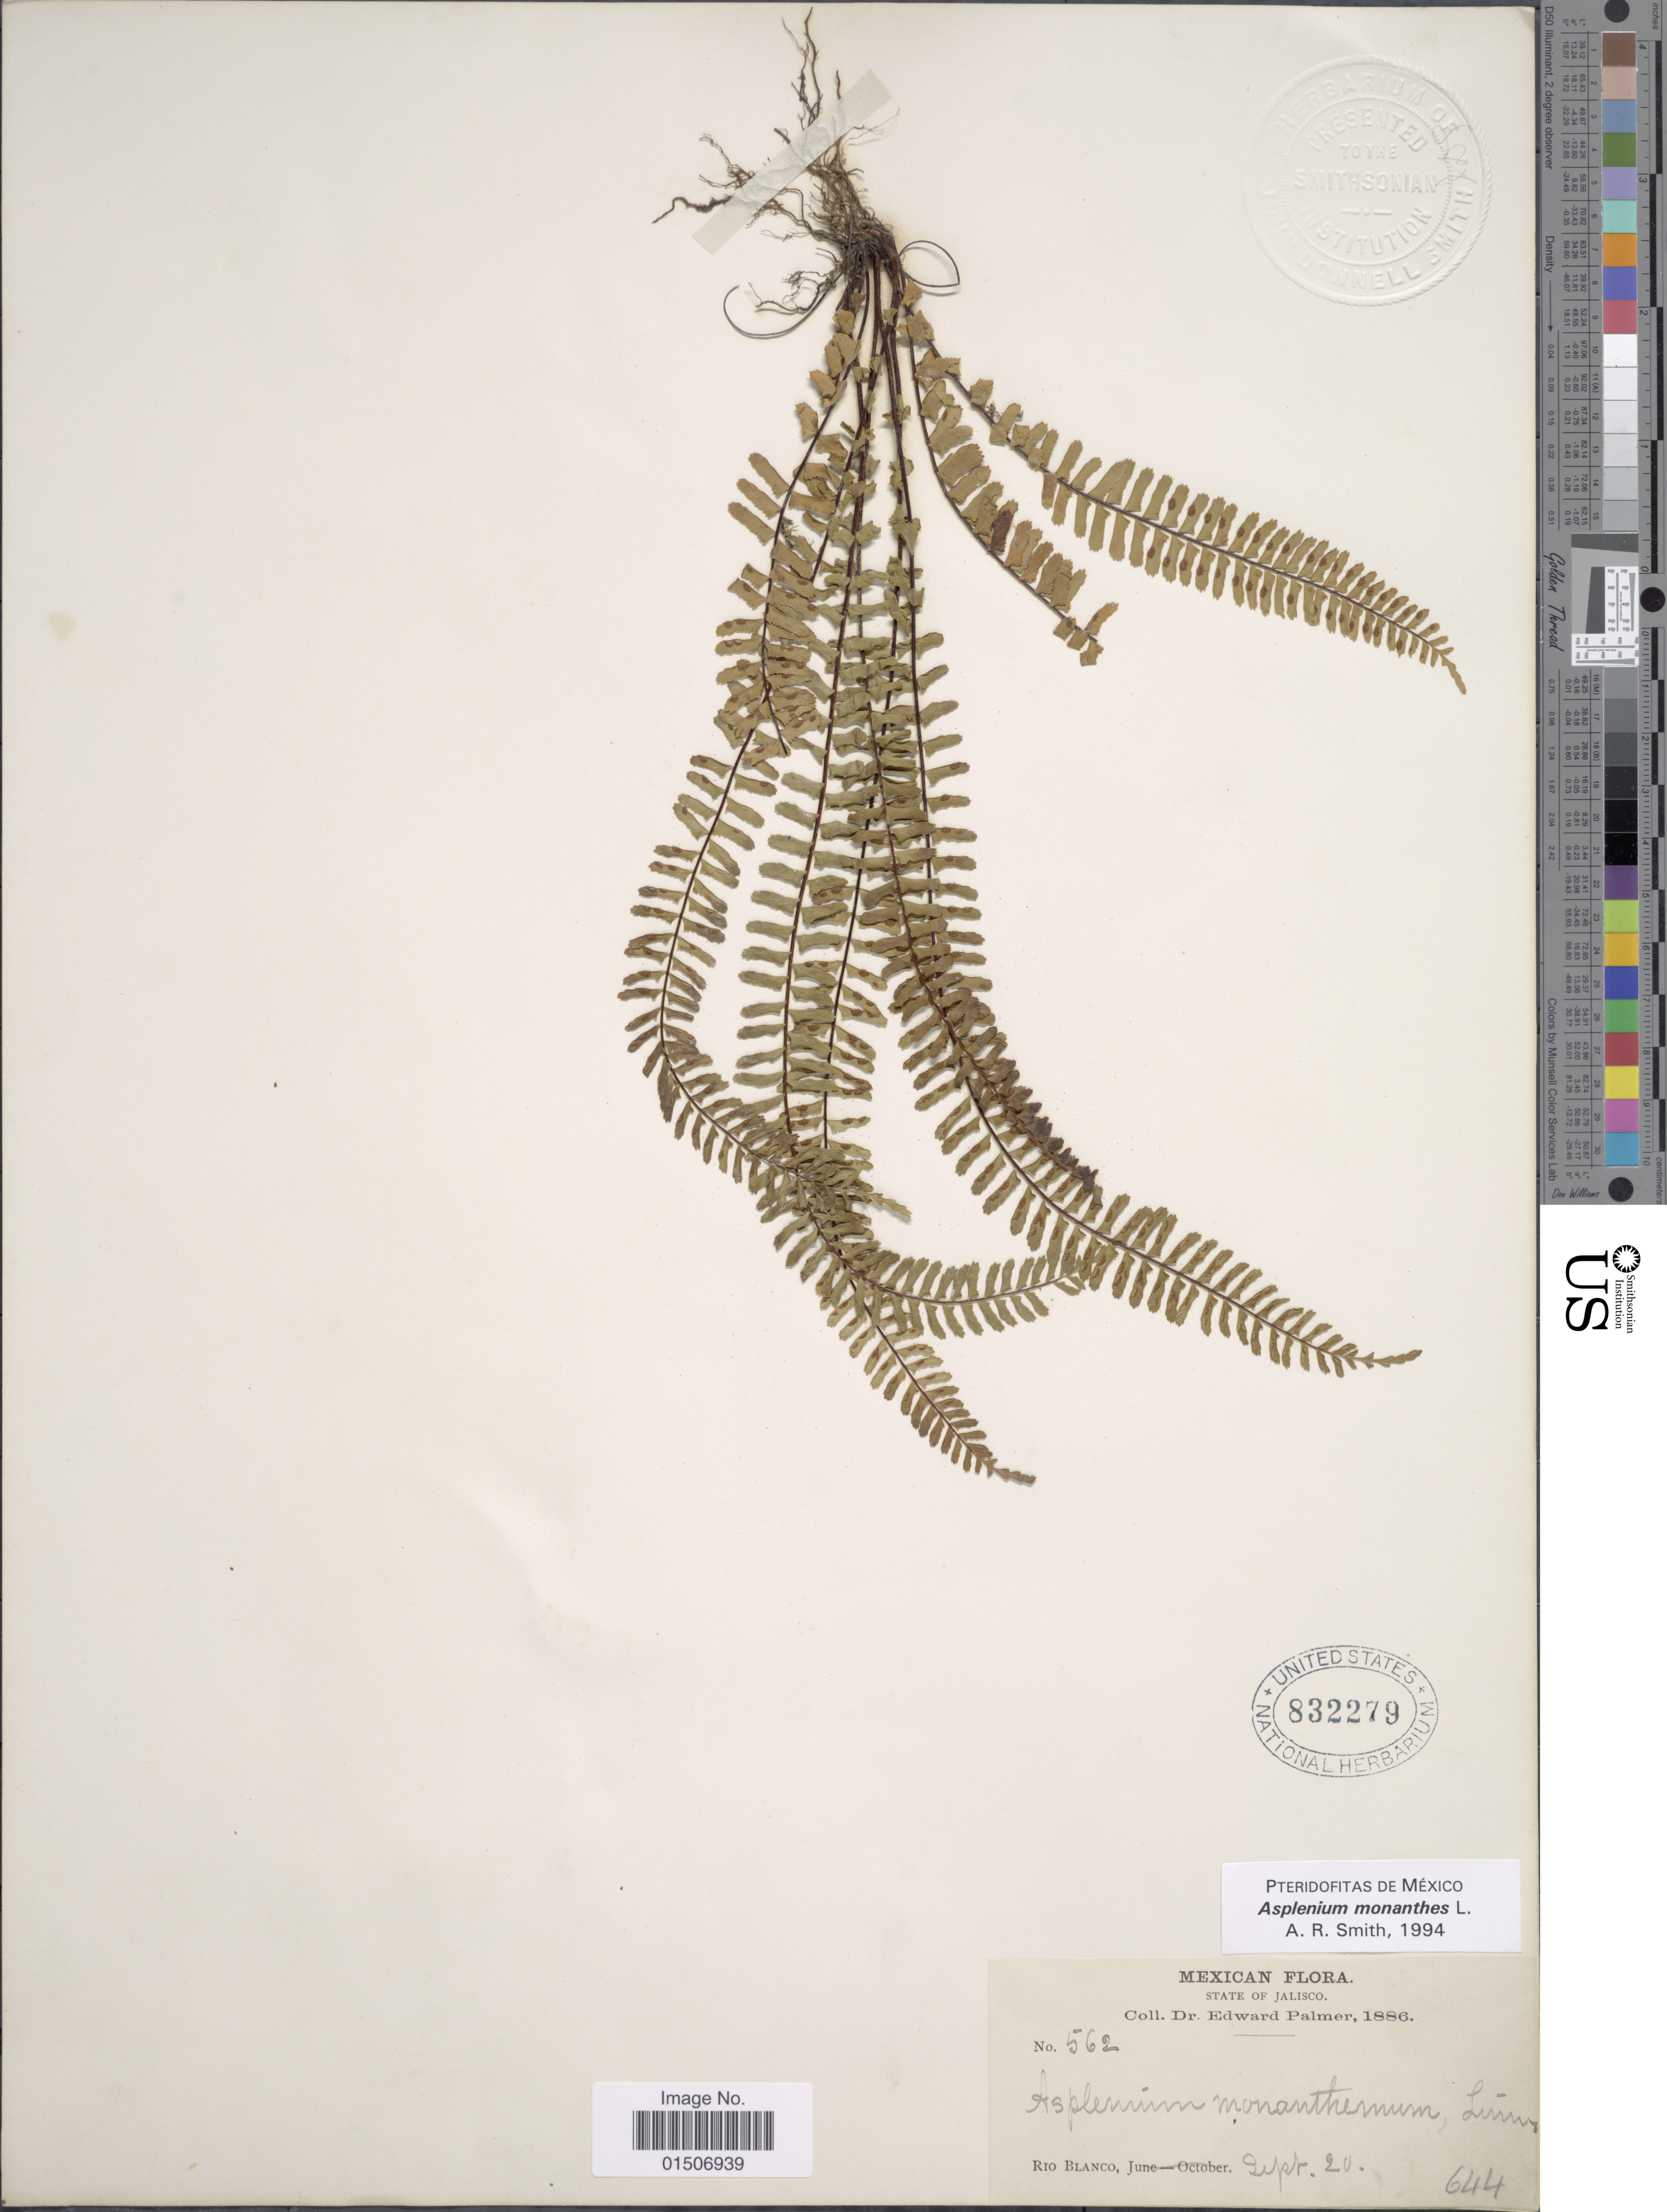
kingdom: Plantae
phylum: Tracheophyta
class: Polypodiopsida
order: Polypodiales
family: Aspleniaceae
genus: Asplenium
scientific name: Asplenium monanthes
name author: L.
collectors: E. Palmer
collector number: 562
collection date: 1886-09-20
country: Mexico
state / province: Jalisco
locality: Rio Blanco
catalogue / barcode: US 832279